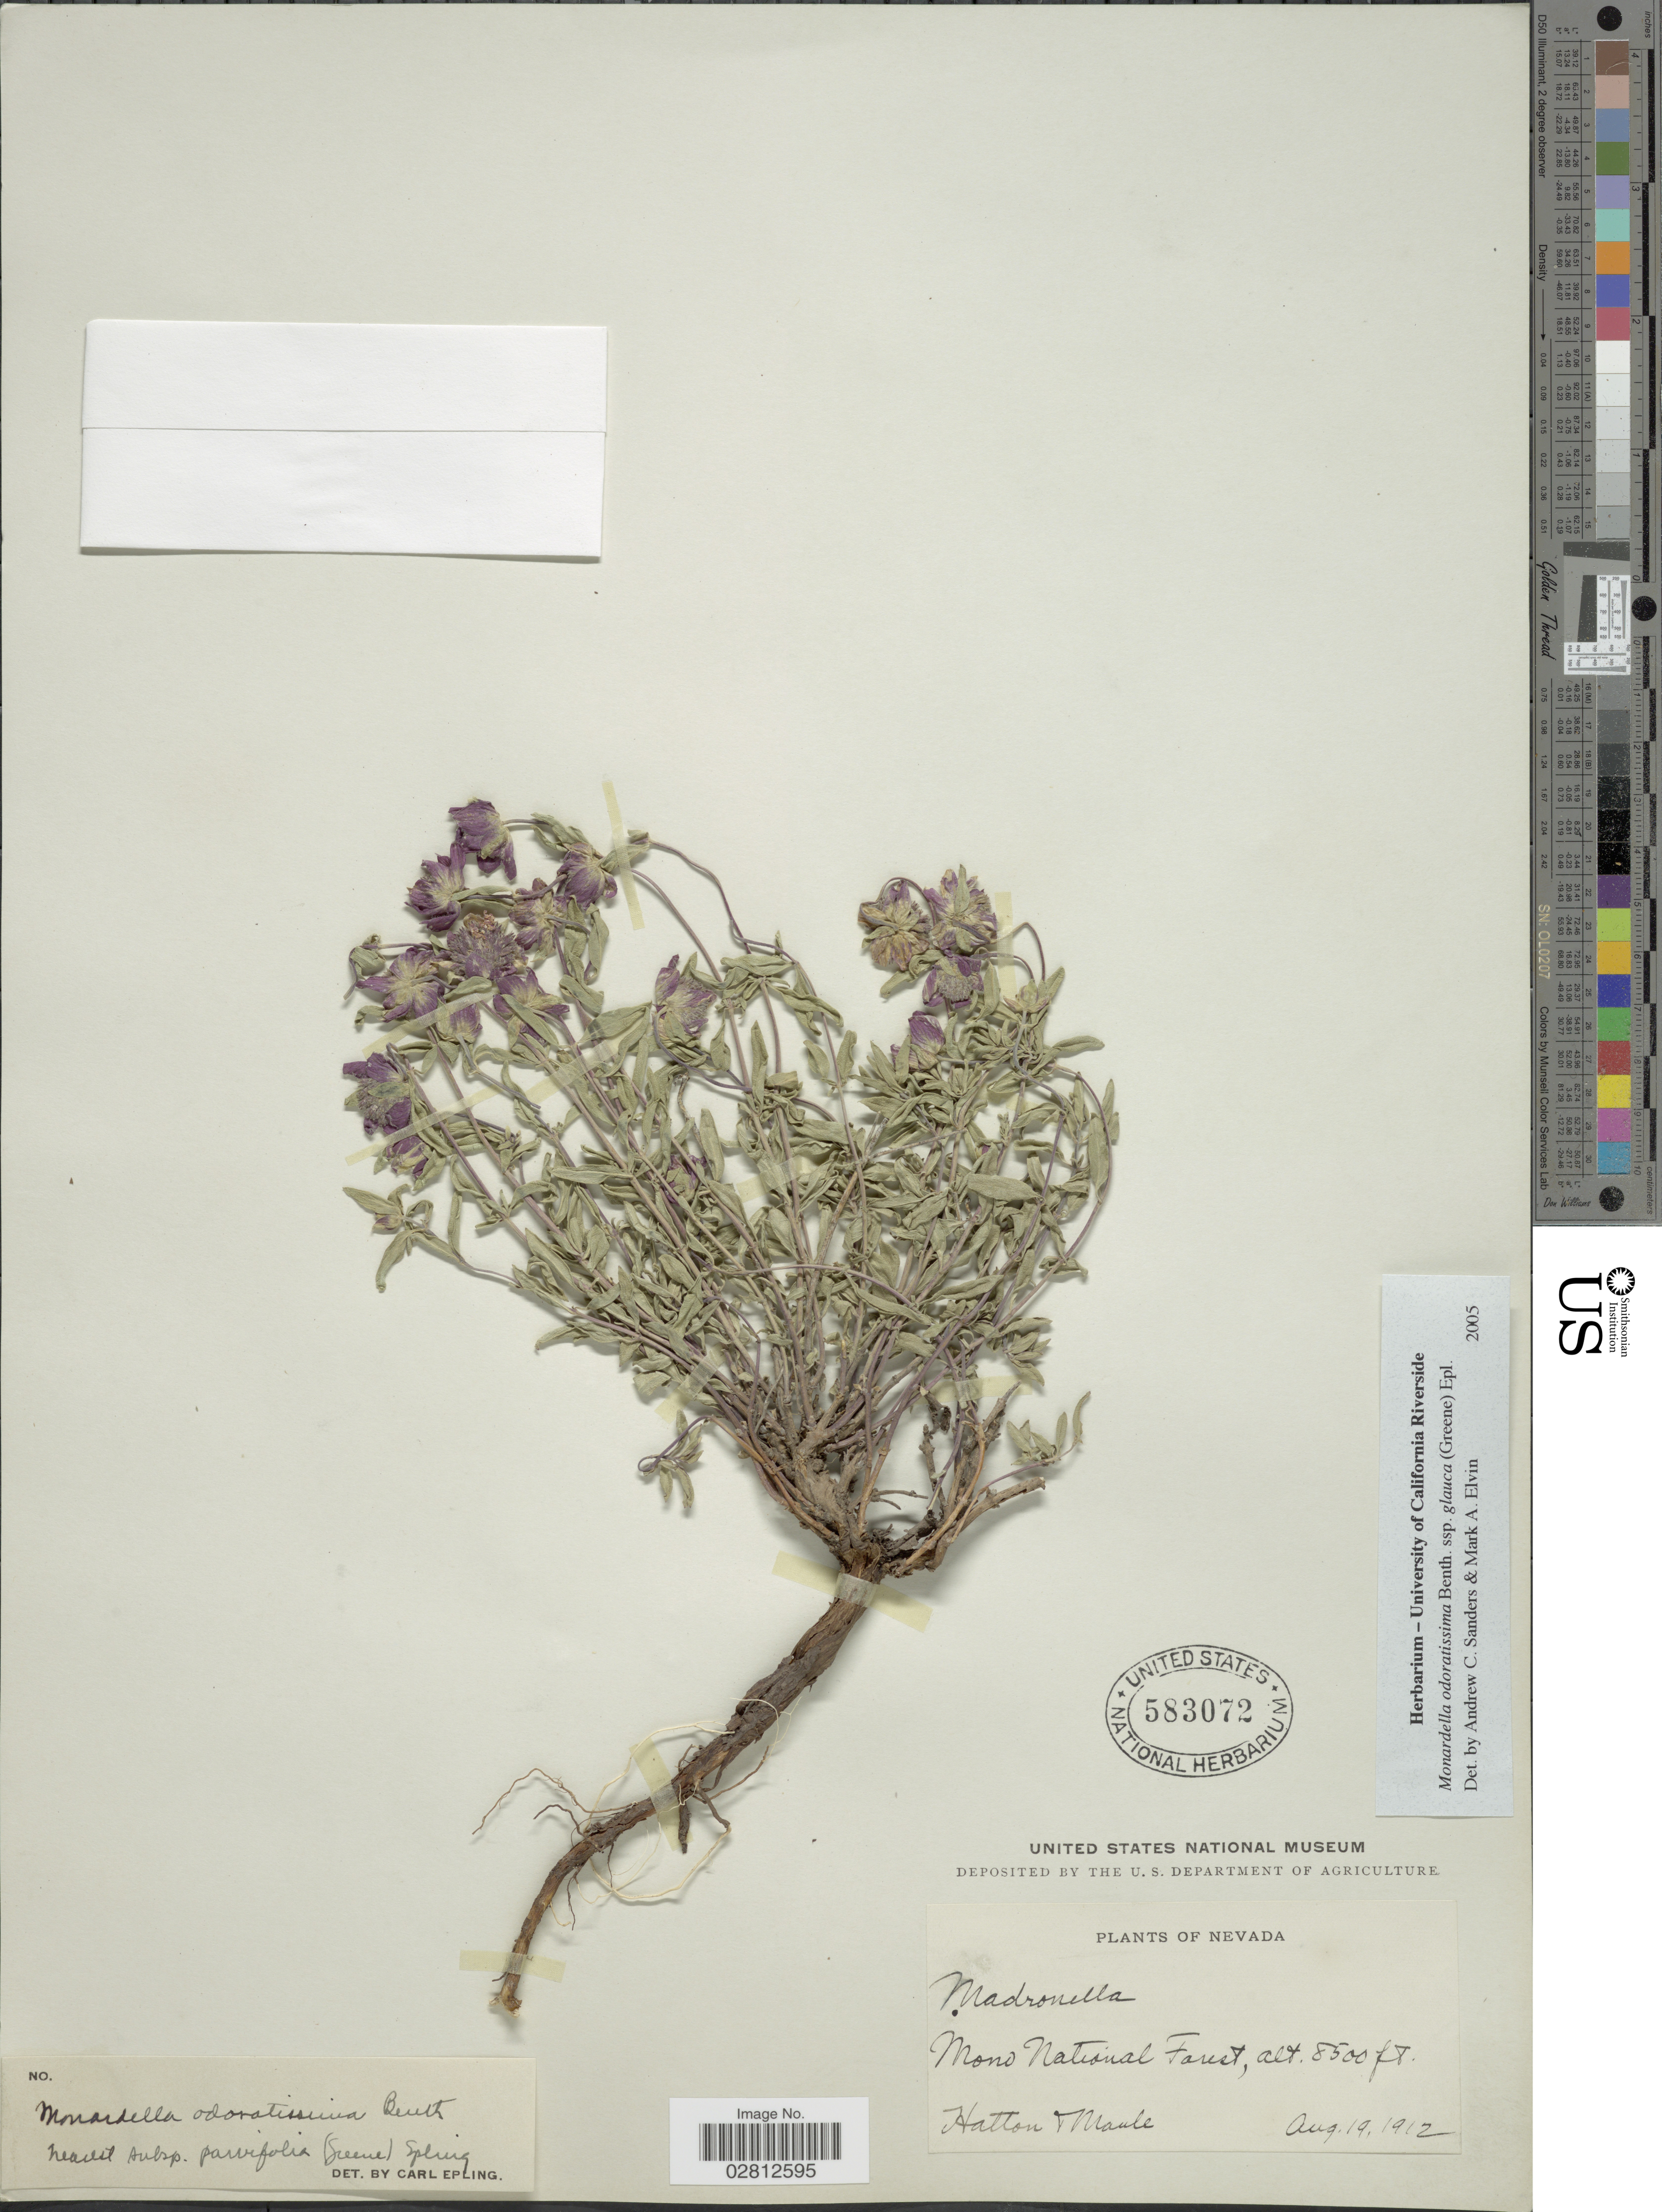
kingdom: Plantae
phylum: Tracheophyta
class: Magnoliopsida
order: Lamiales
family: Lamiaceae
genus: Monardella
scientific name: Monardella odoratissima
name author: Benth.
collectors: -. Halton & Maule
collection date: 1912-08-19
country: United States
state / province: Nevada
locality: Mono National Forest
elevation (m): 2591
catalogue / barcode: US 583072